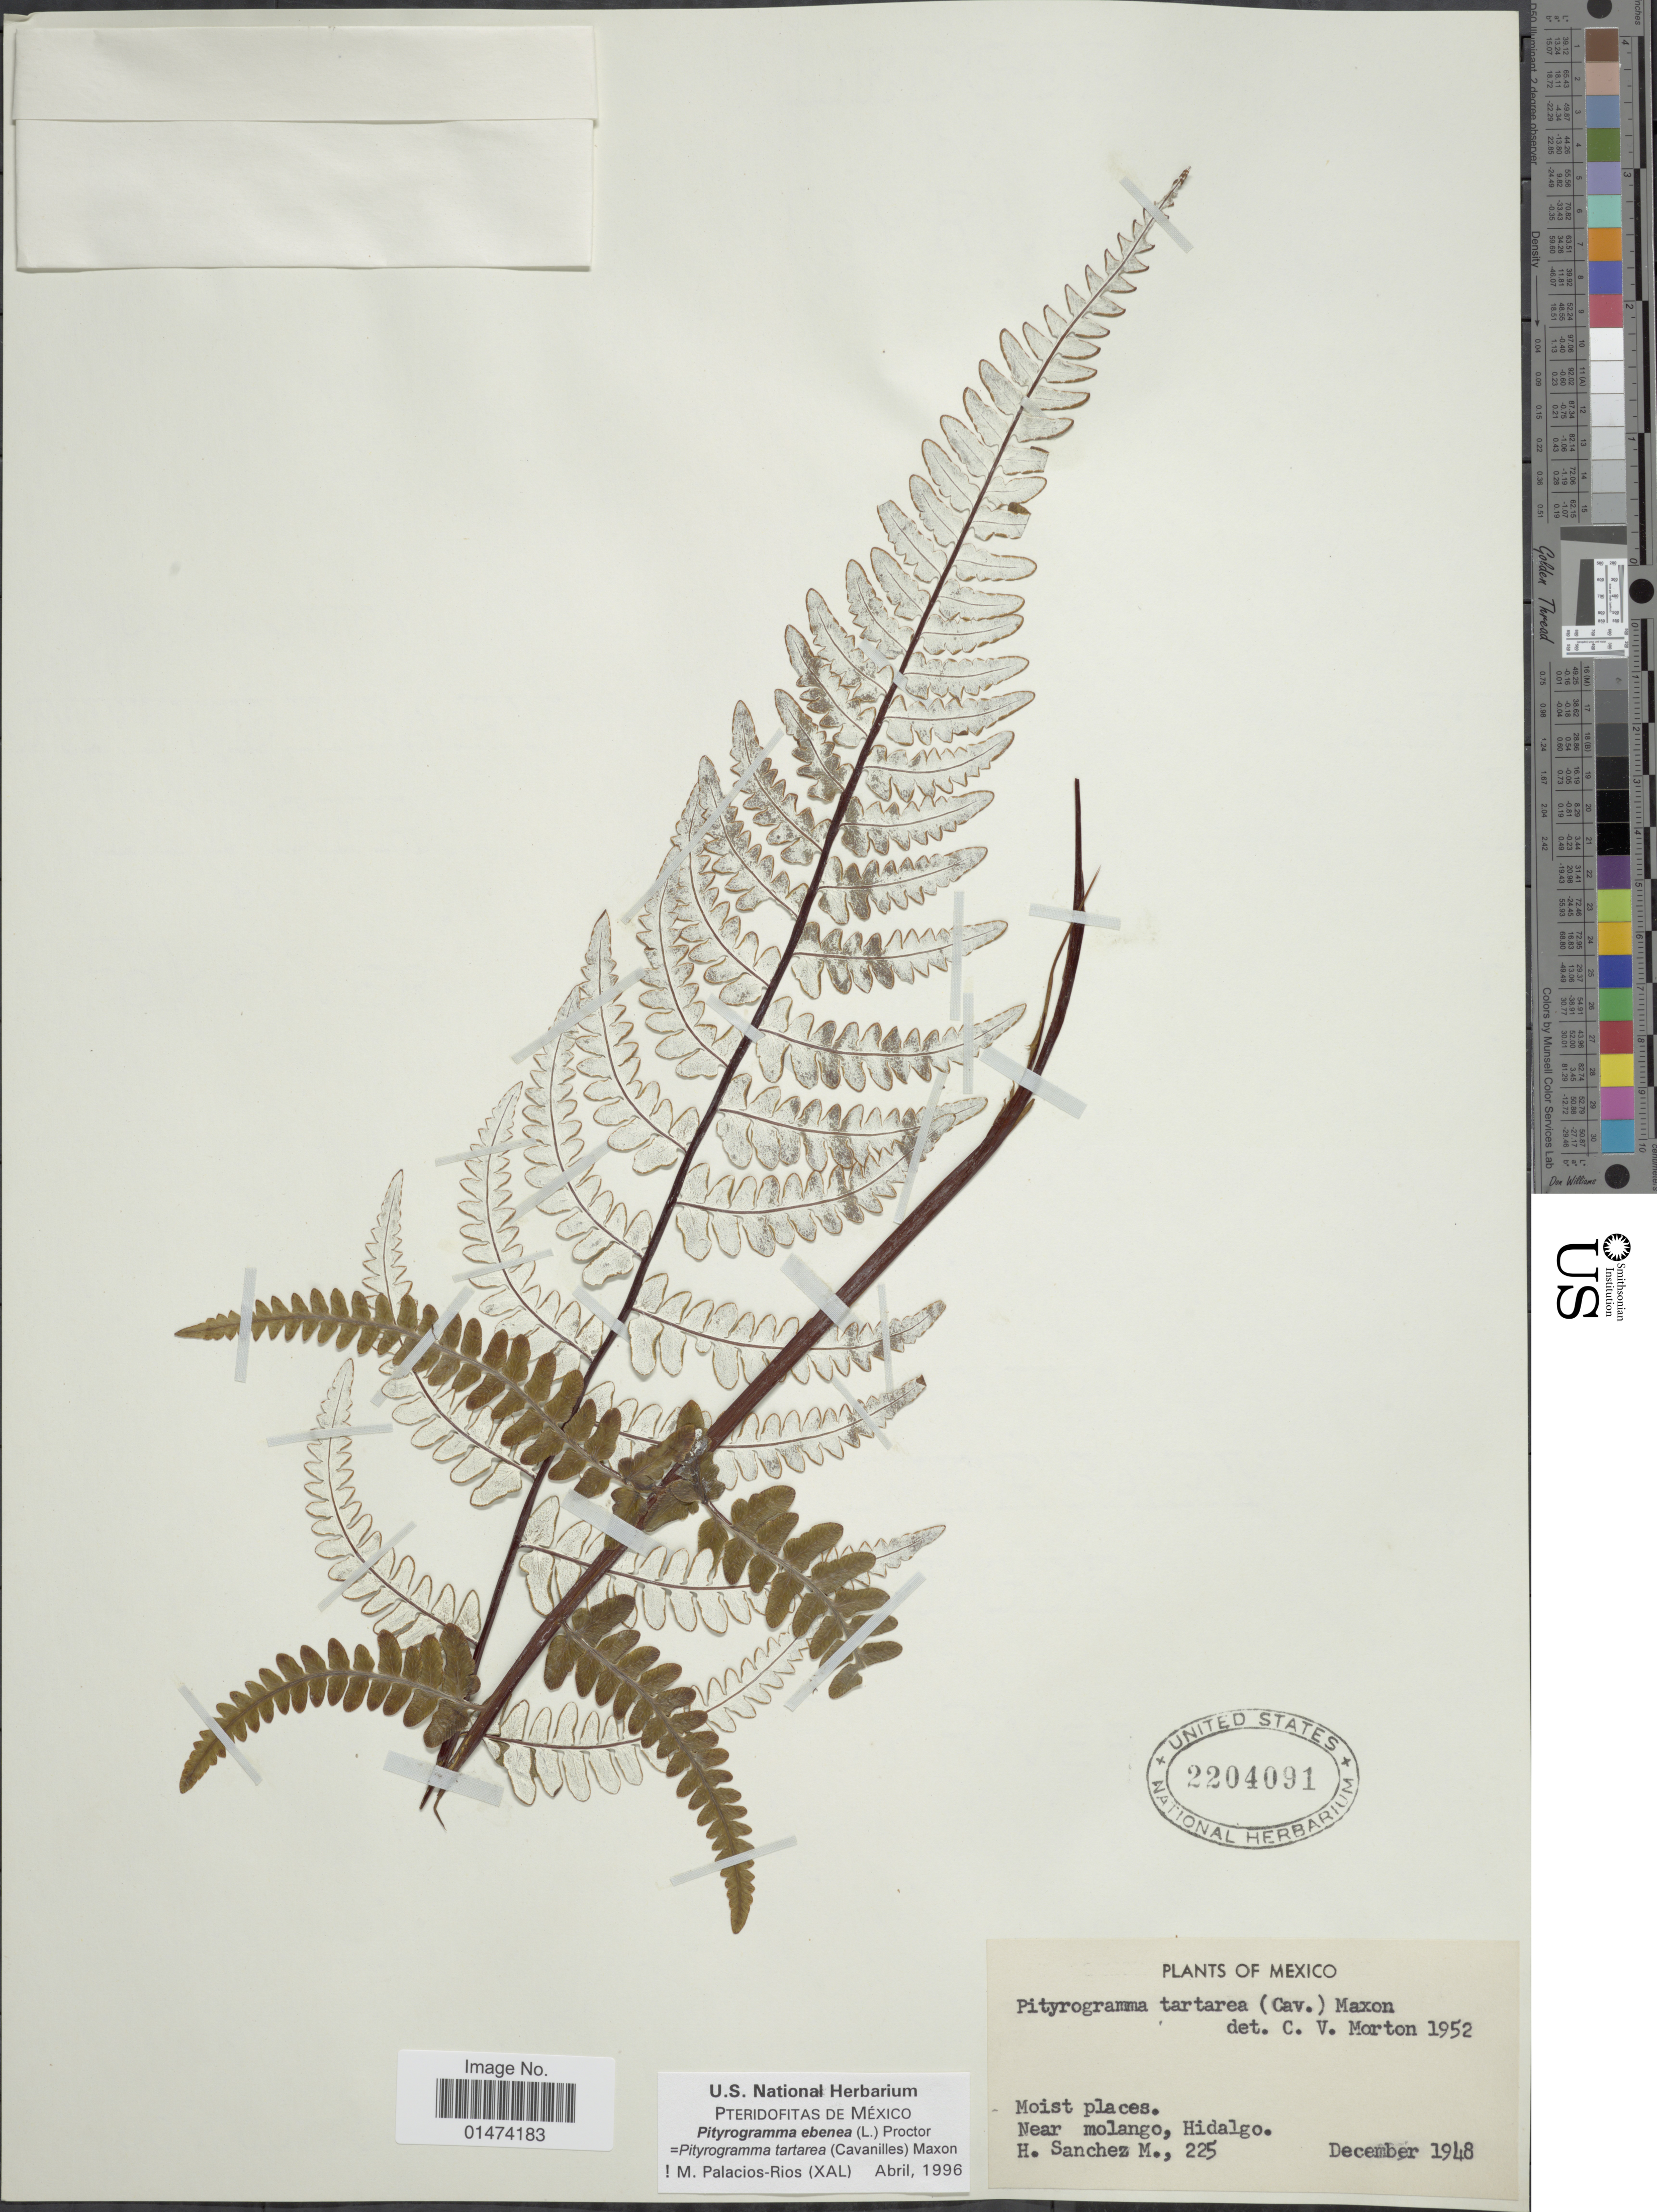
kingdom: Plantae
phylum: Tracheophyta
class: Polypodiopsida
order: Polypodiales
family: Pteridaceae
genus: Pityrogramma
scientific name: Pityrogramma tartarea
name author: (Cav.) Maxon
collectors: H. Sánchez-Mejorada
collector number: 225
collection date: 1948-12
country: Mexico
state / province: Hidalgo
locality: Moist places, near Molango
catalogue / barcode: US 2204091